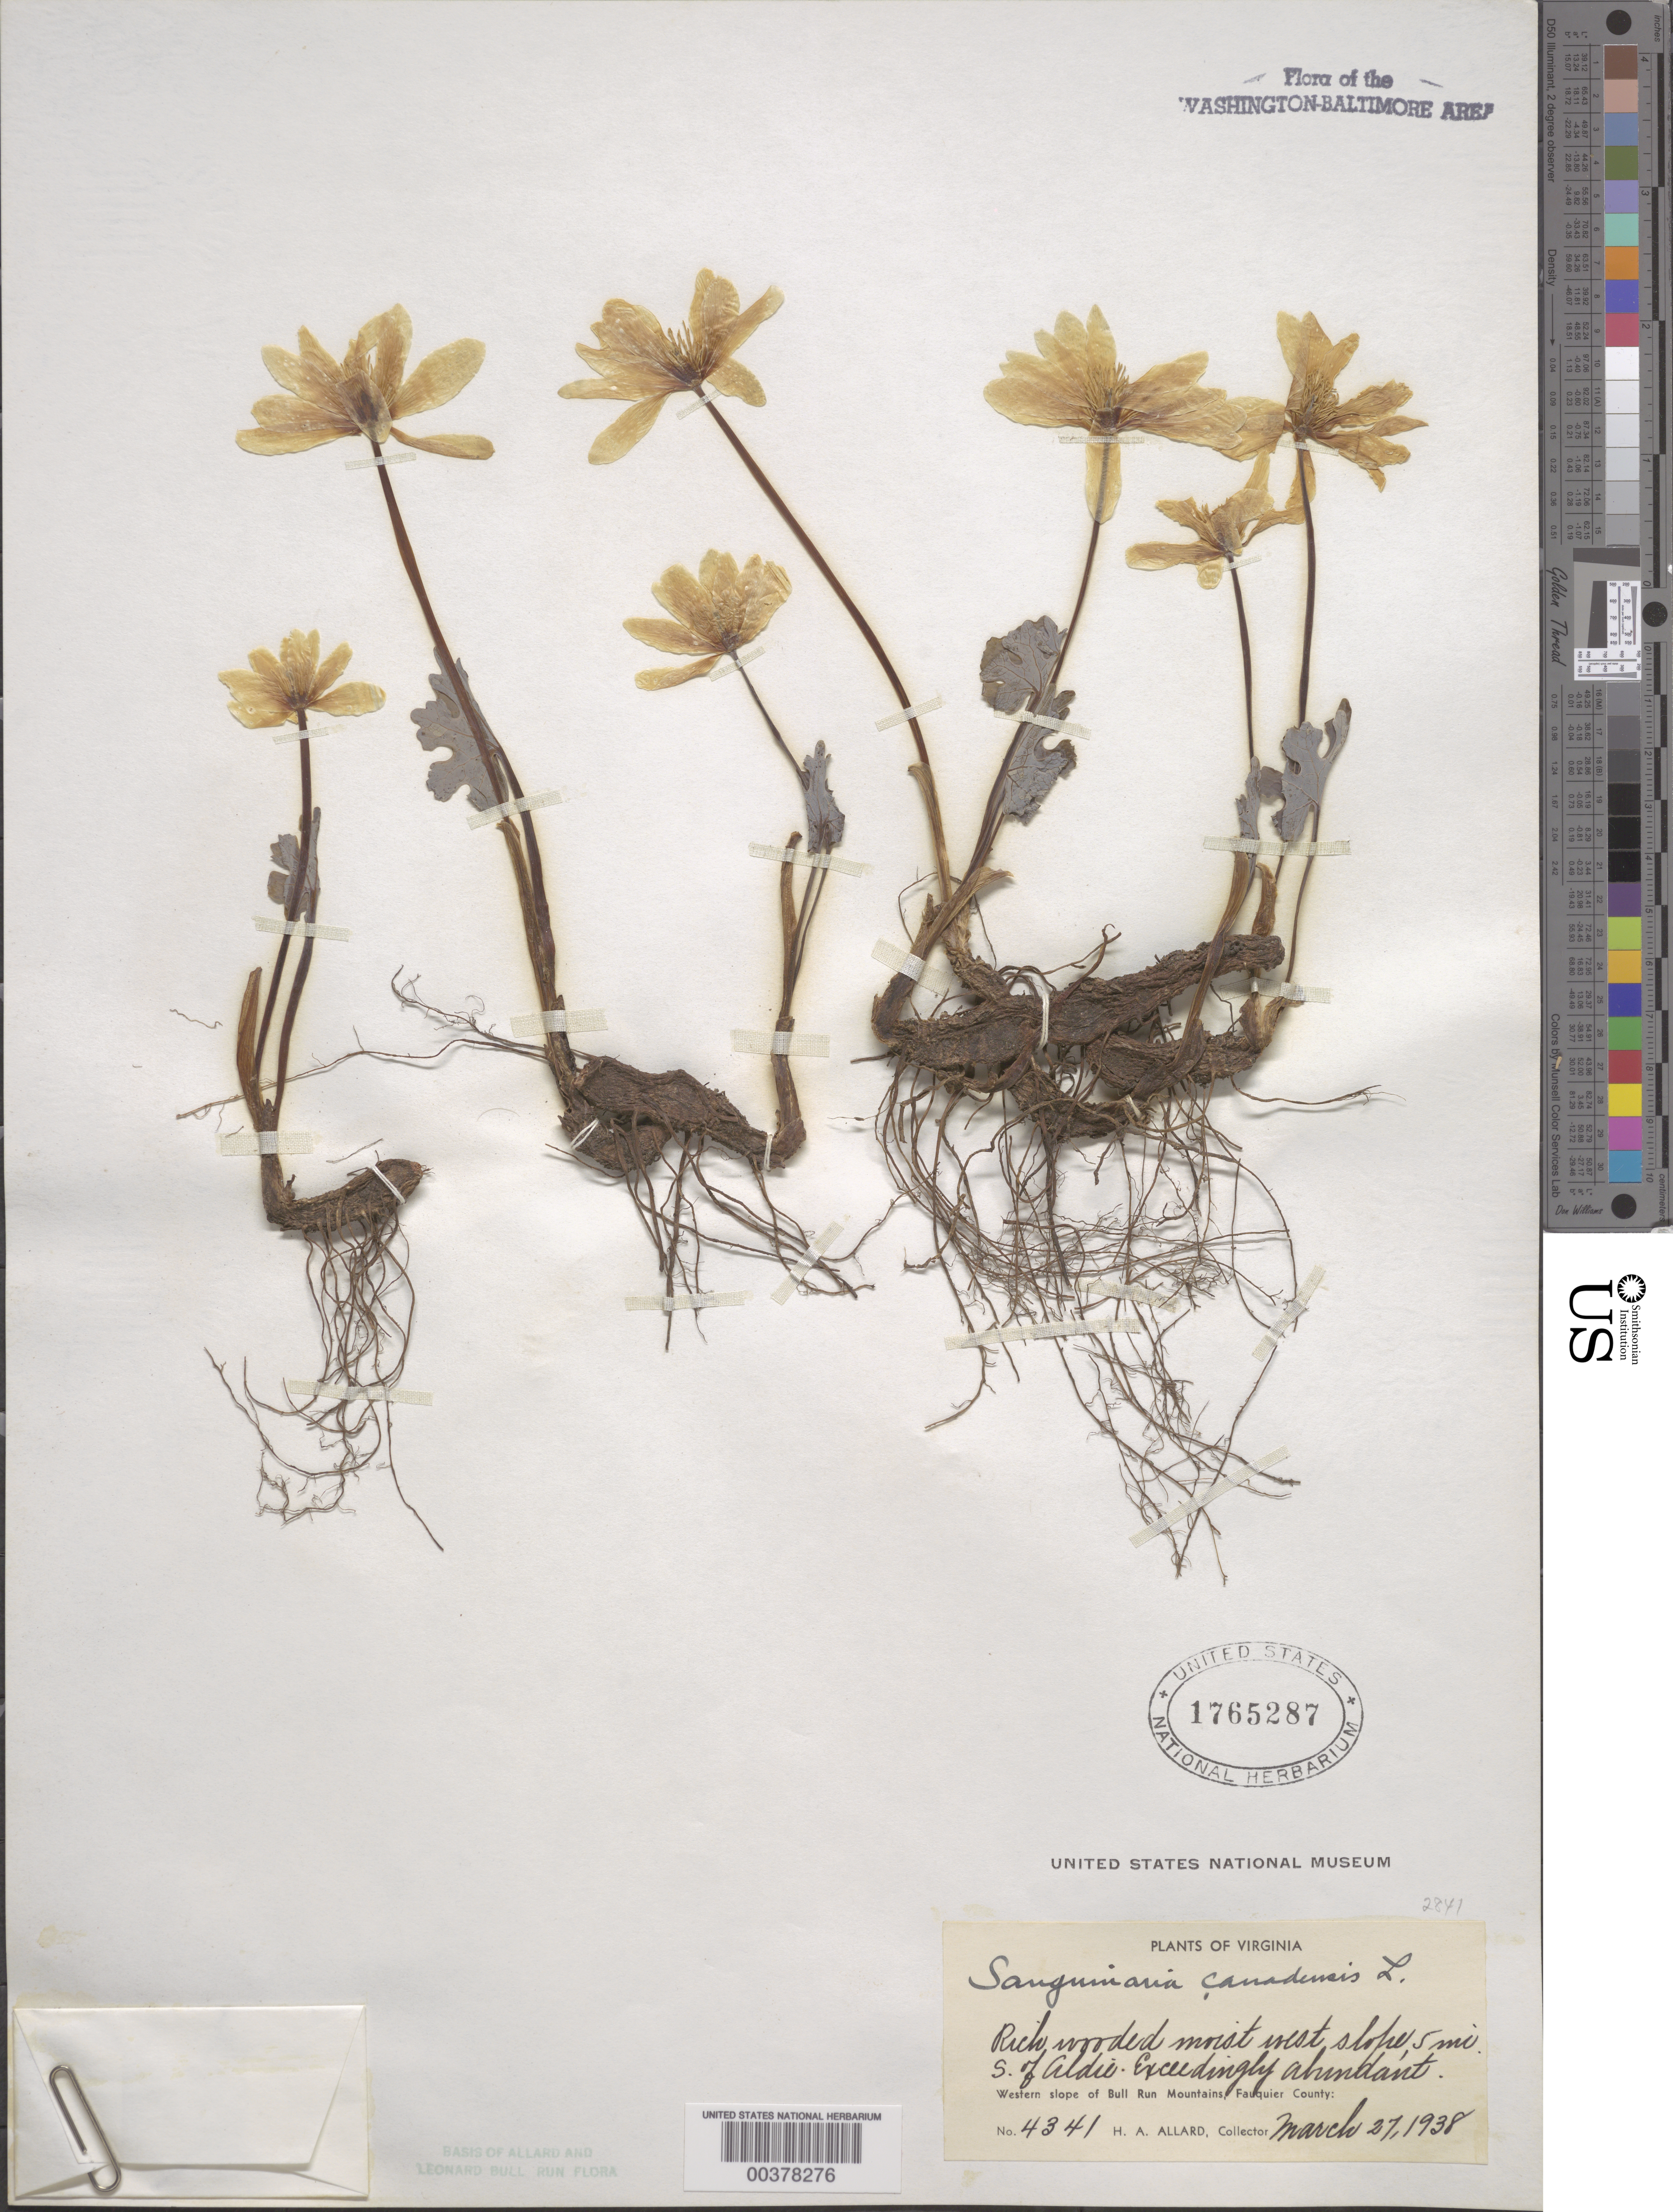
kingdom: Plantae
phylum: Tracheophyta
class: Magnoliopsida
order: Ranunculales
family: Papaveraceae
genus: Sanguinaria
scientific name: Sanguinaria canadensis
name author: L.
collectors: H. A. Allard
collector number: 4341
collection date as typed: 27 Mar 1938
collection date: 1938-03-27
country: United States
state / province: Virginia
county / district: Fauquier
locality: South of Aldie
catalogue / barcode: US 1765287